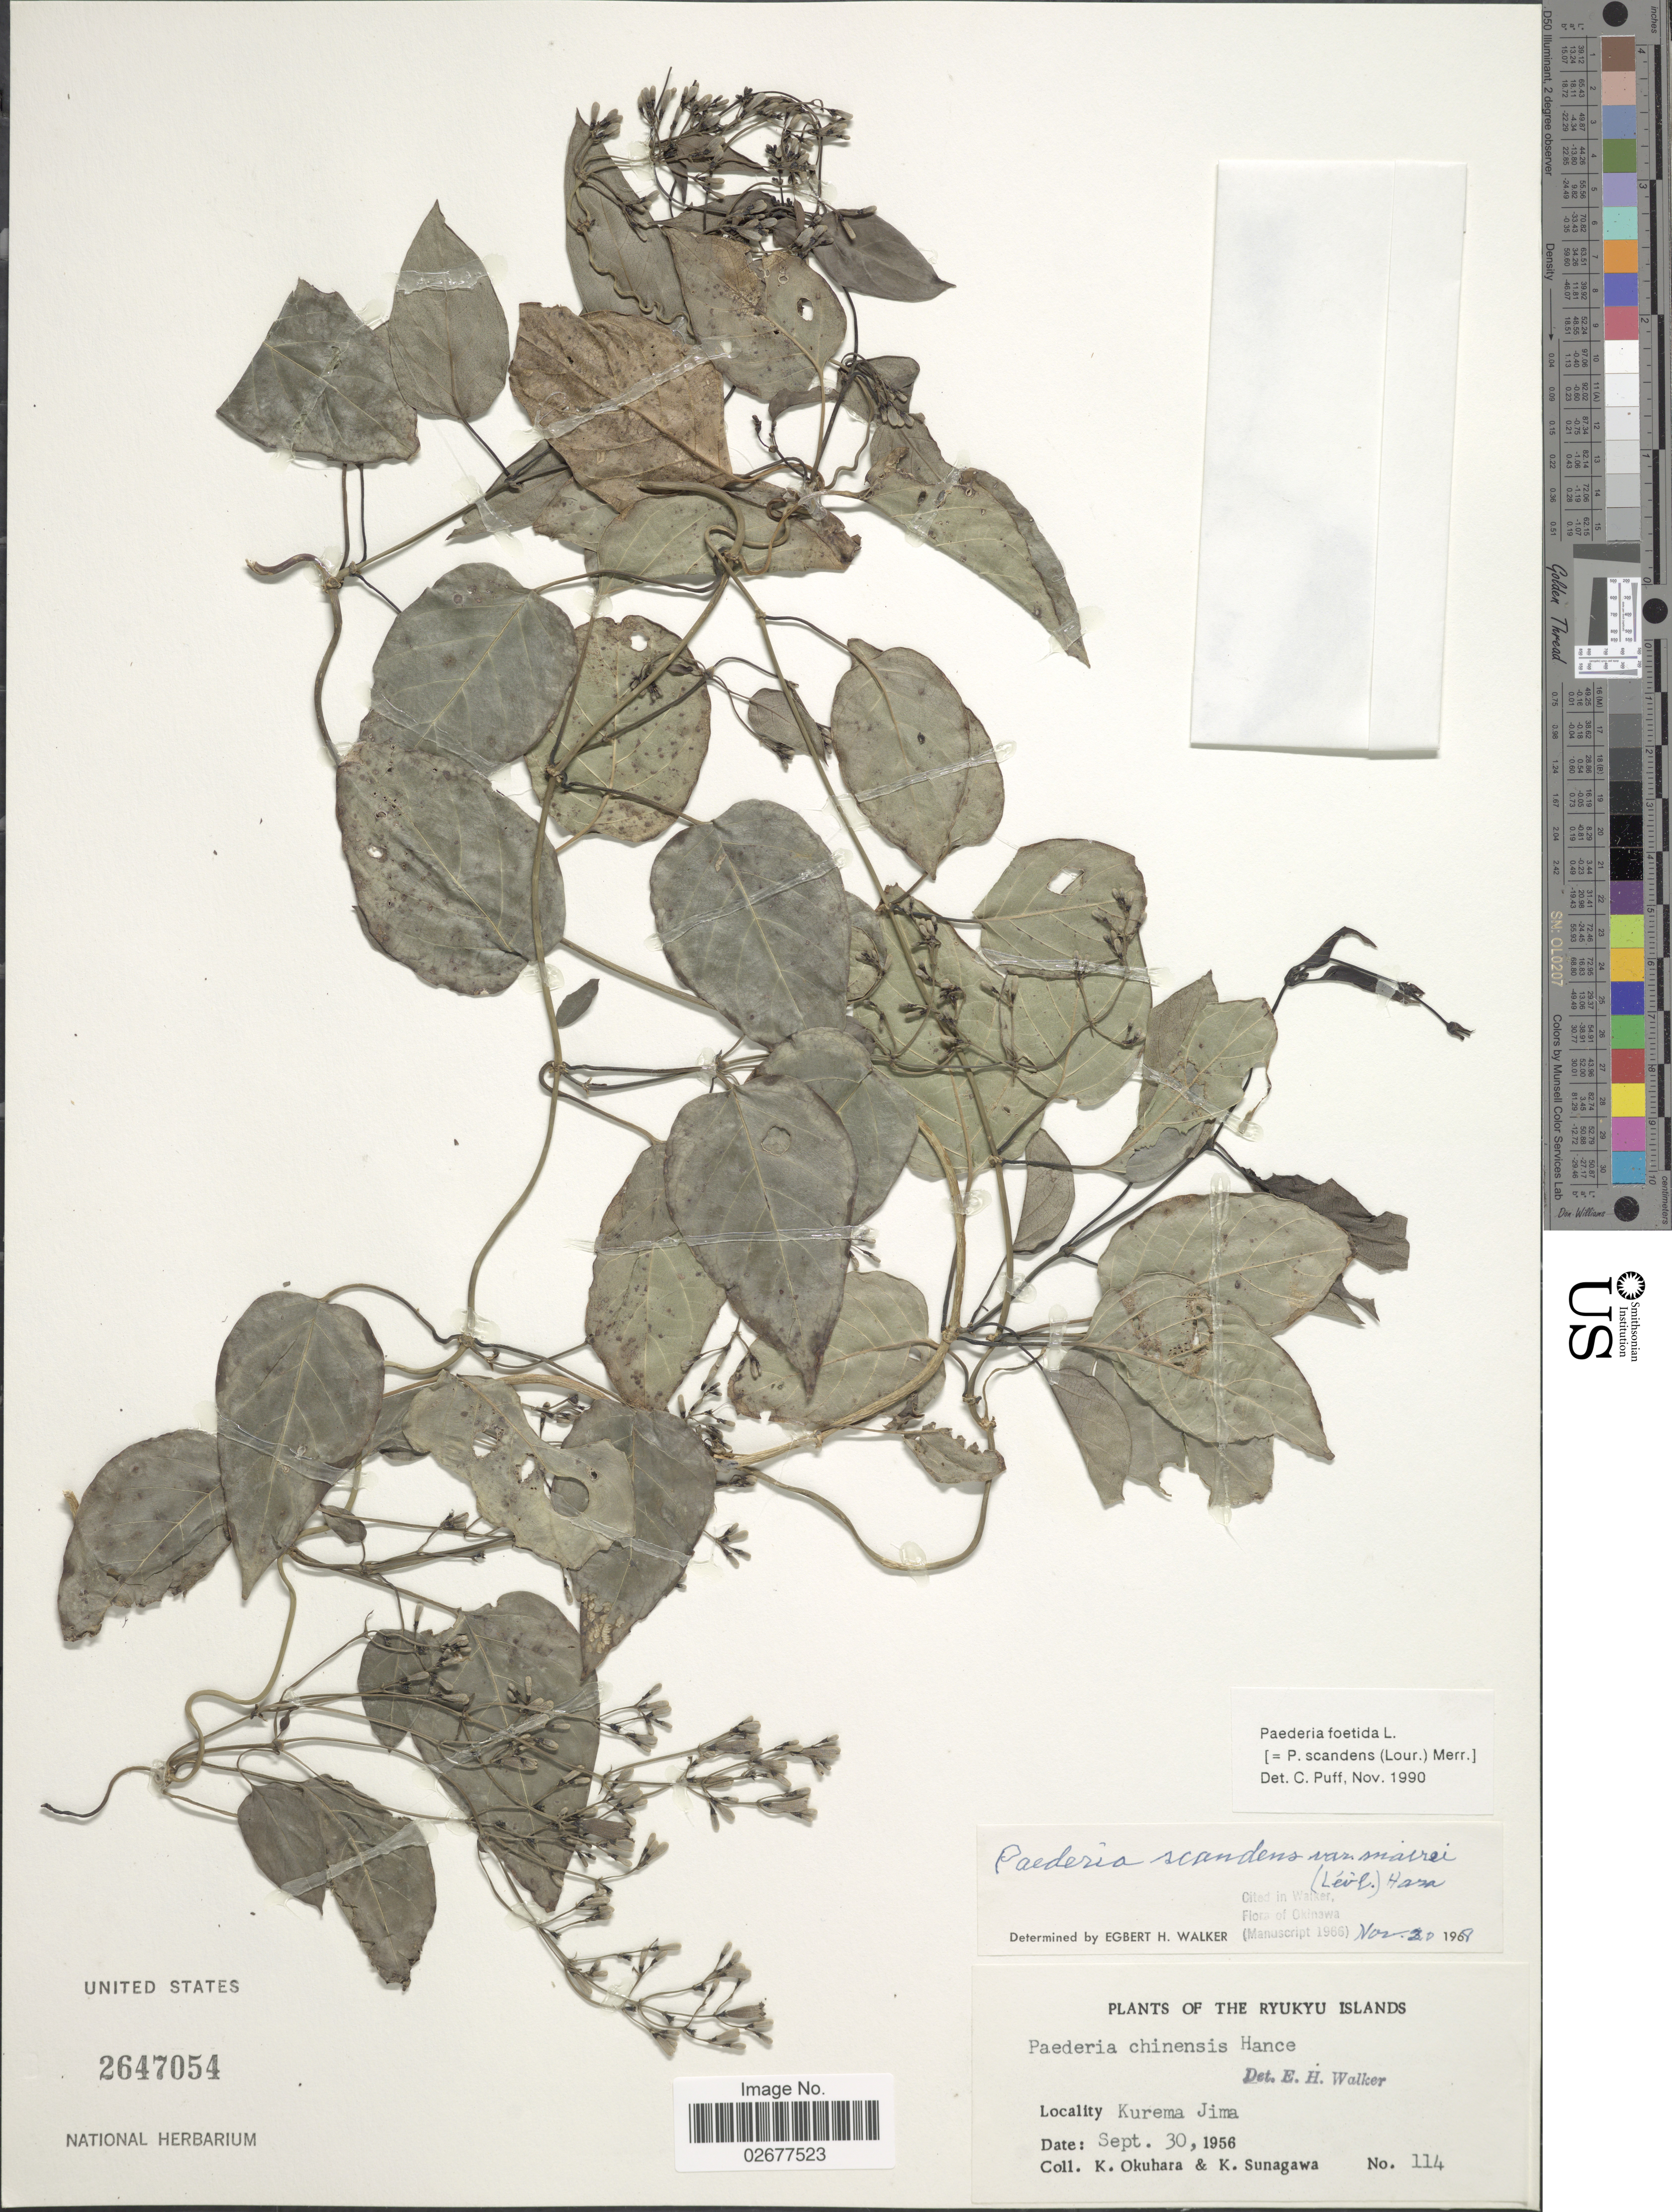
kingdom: Plantae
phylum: Tracheophyta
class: Magnoliopsida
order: Gentianales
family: Rubiaceae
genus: Paederia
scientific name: Paederia foetida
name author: L.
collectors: K. Okuhara & K. Sunagawa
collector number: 114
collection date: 1956-09-30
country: Japan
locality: Ryukyu Islands. Kurema Jima.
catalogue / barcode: US 2647054